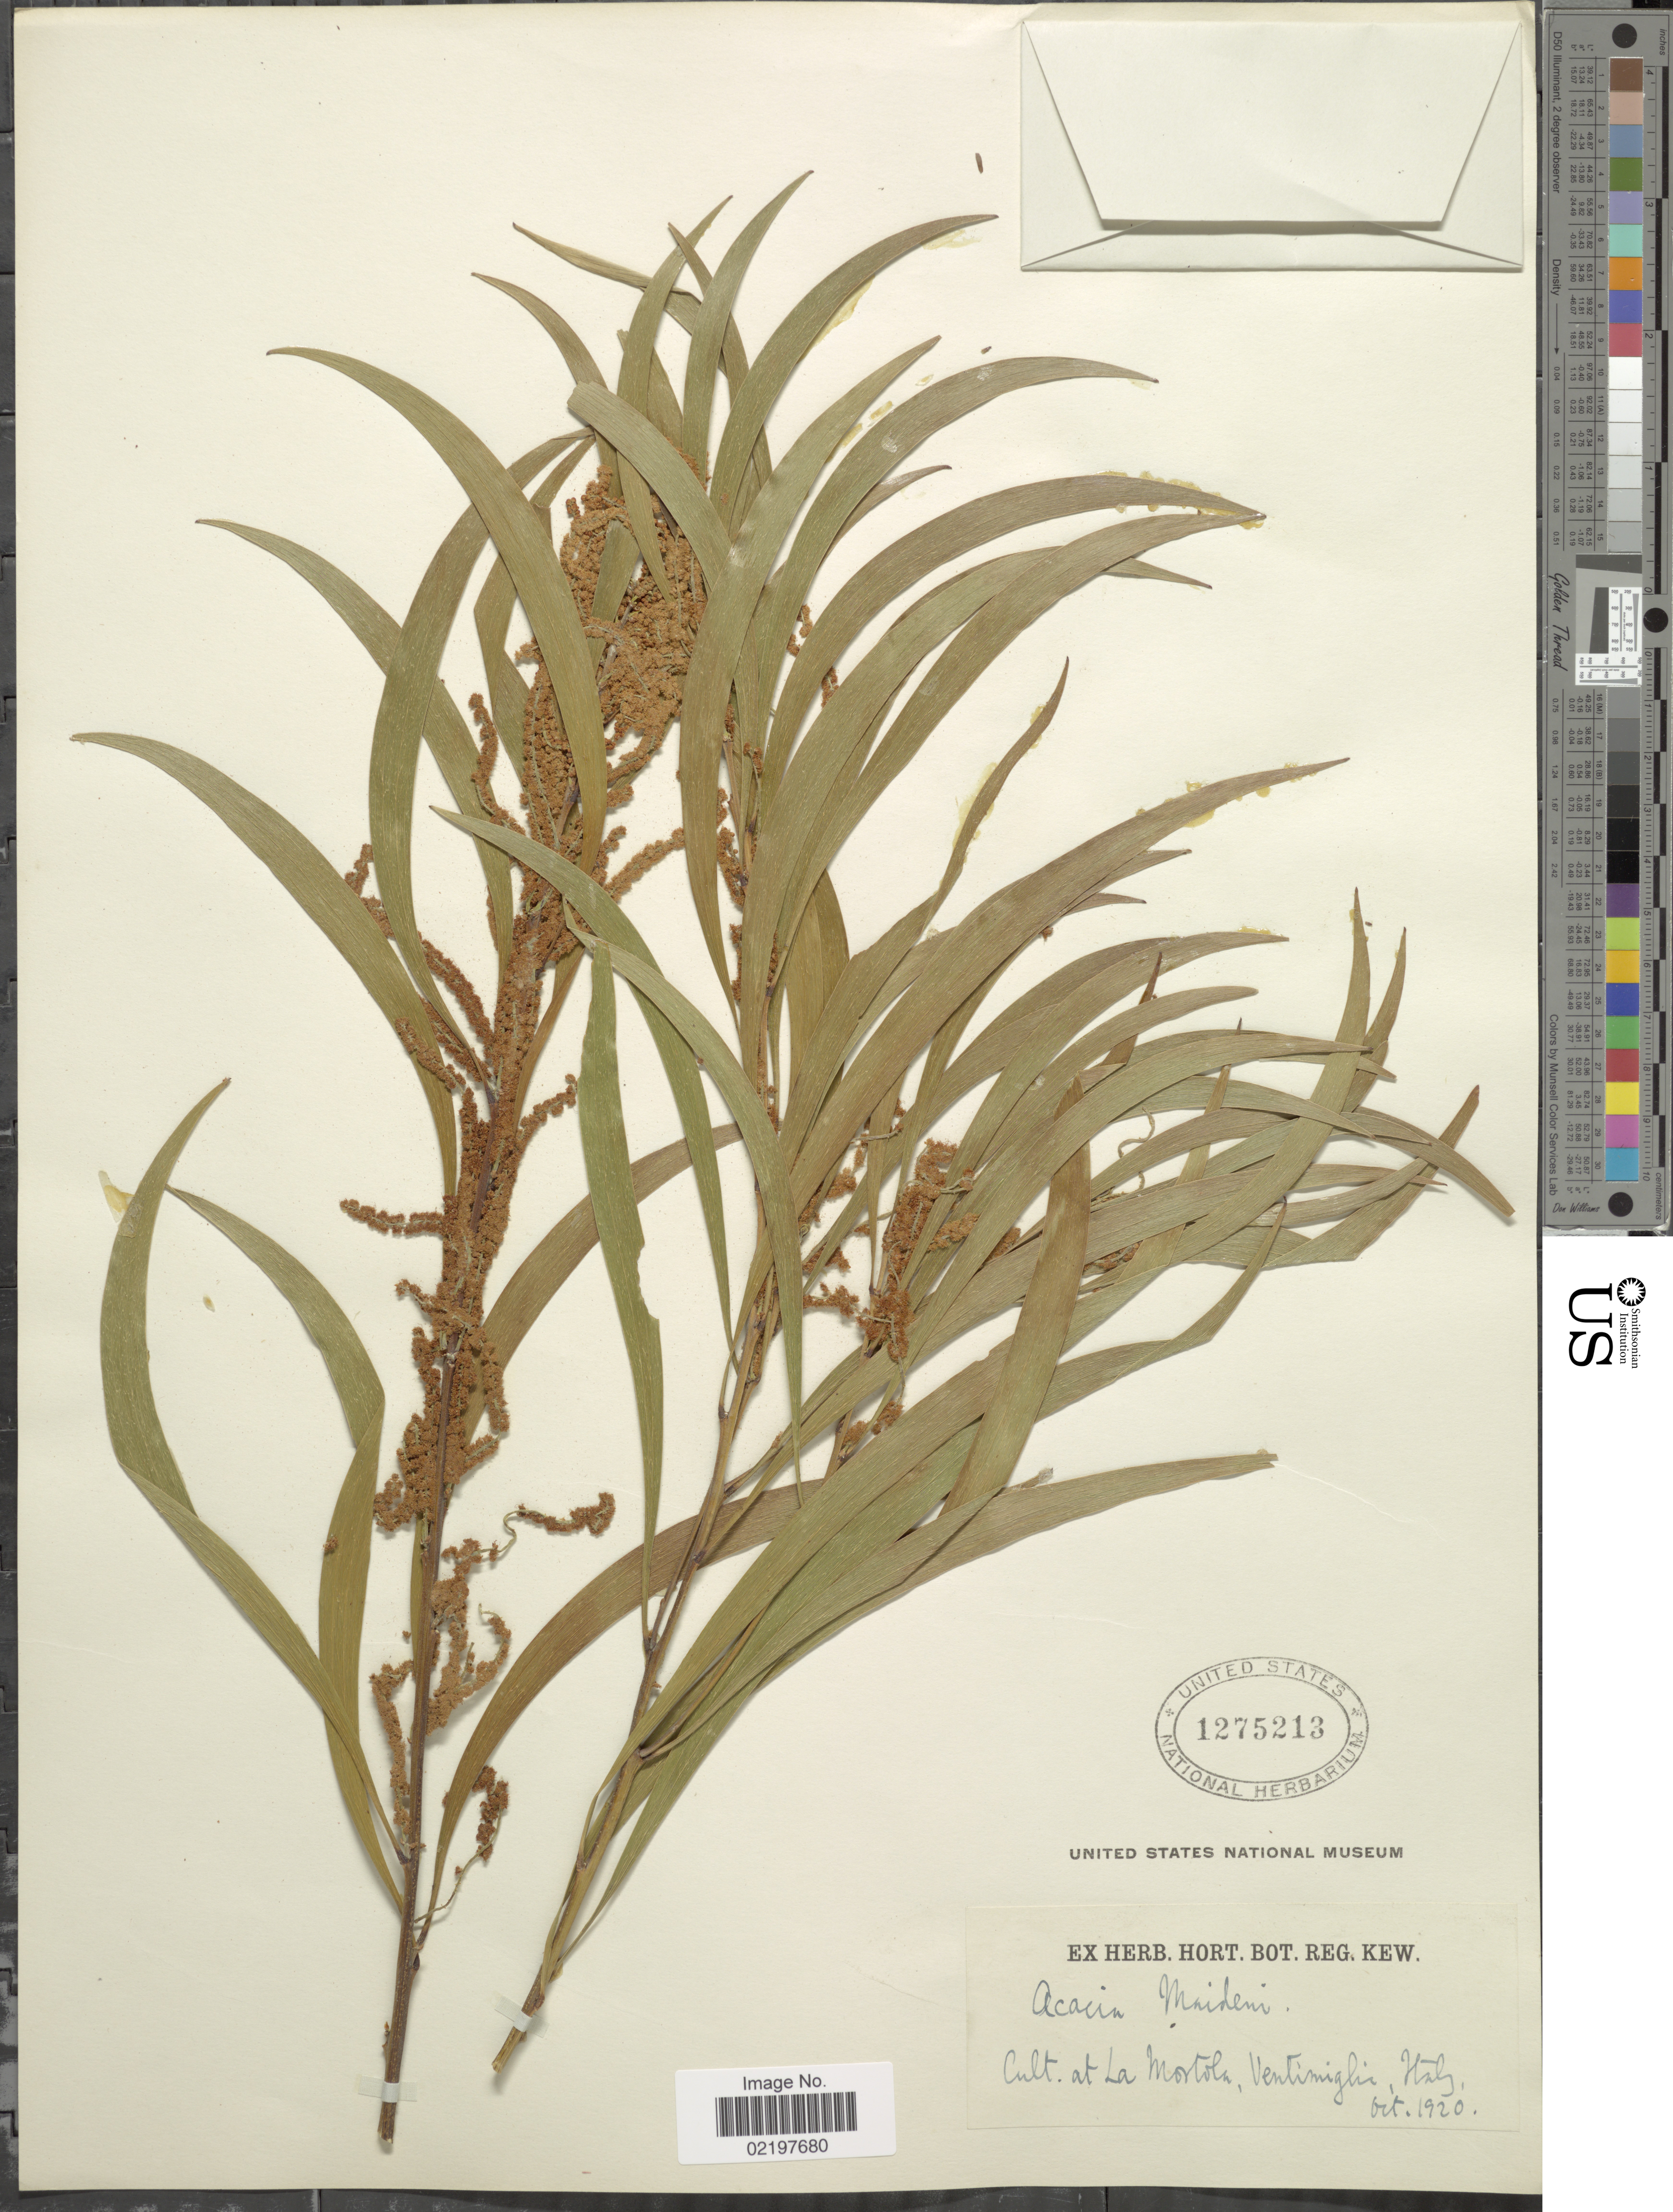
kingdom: Plantae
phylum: Tracheophyta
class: Magnoliopsida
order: Fabales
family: Fabaceae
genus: Acacia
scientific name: Acacia maidenii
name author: F. Muell.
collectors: ex herb. Hort. Reg. Kew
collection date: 1920-10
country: Italy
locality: Cult. at La Montola, Ventimiglia, Italy [interpreted]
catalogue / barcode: US 1275213